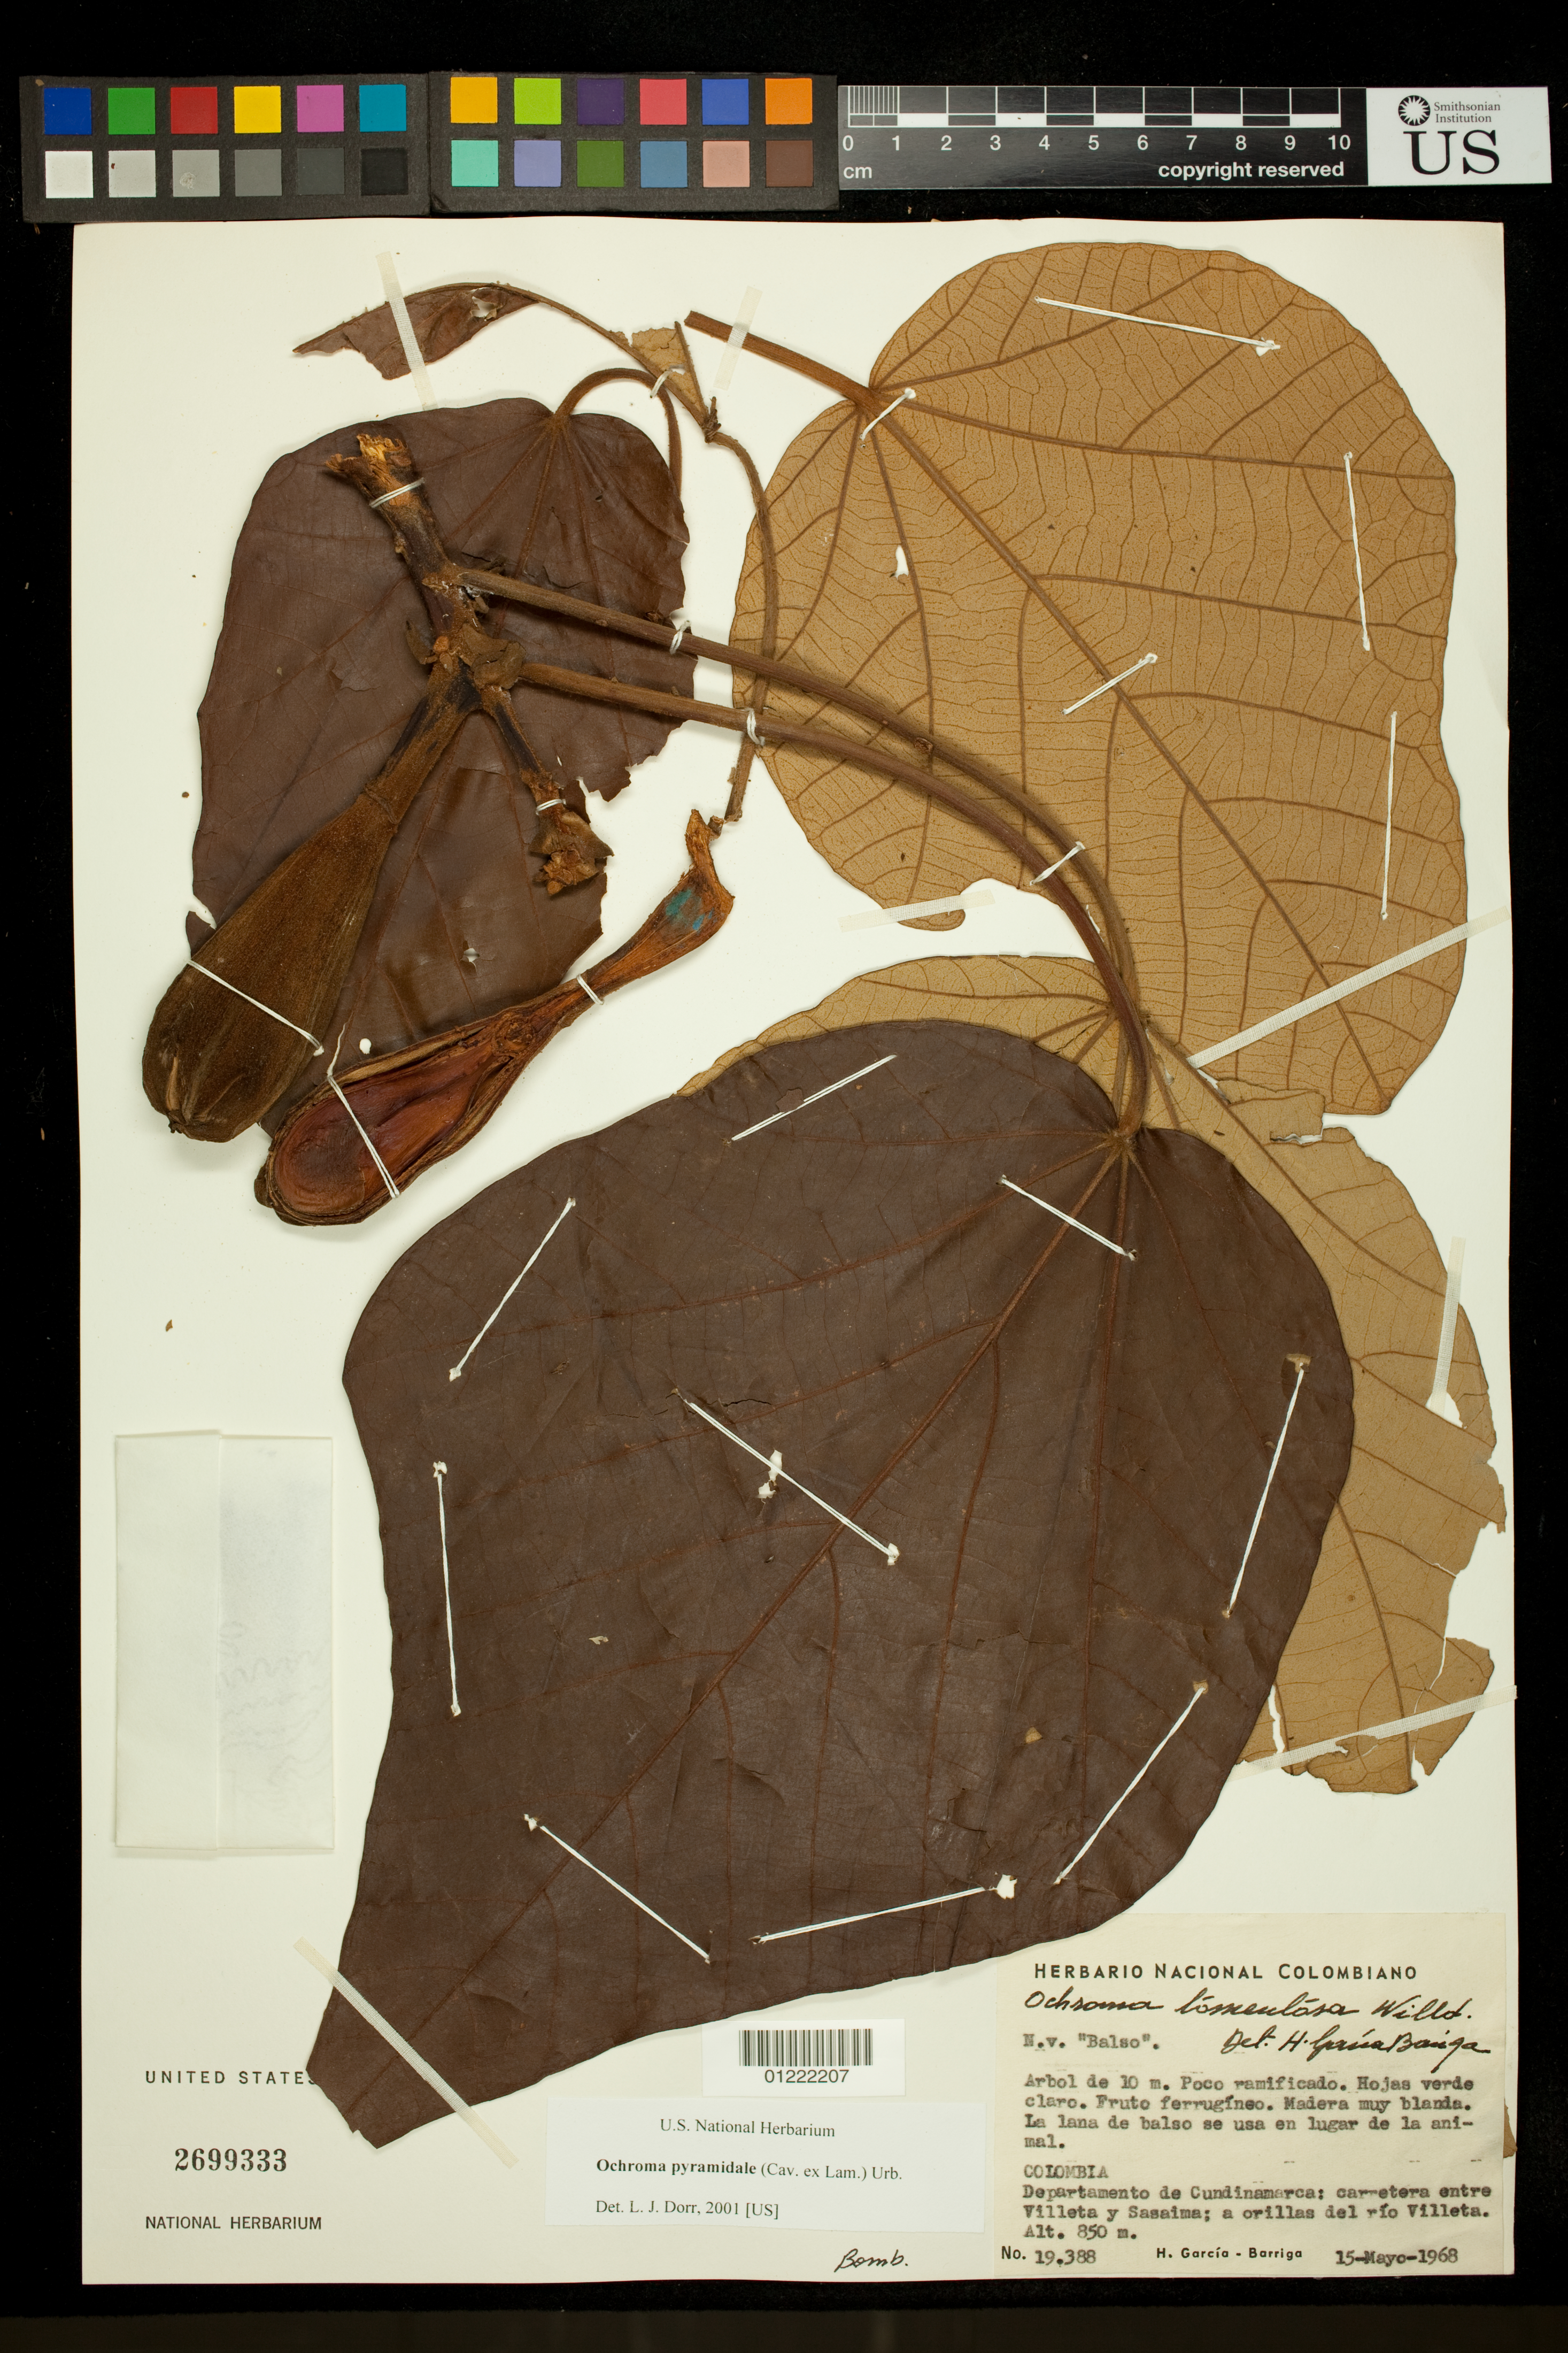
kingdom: Plantae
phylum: Tracheophyta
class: Magnoliopsida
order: Malvales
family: Malvaceae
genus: Ochroma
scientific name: Ochroma pyramidale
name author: (Cav. ex Lam.) Urb.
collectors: H. García Barriga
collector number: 19388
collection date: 1968-05-15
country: Colombia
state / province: Cundinamarca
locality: carretera entre Villeta y Sasaima, a orillas del rio Villeta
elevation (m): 850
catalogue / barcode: US 2699333